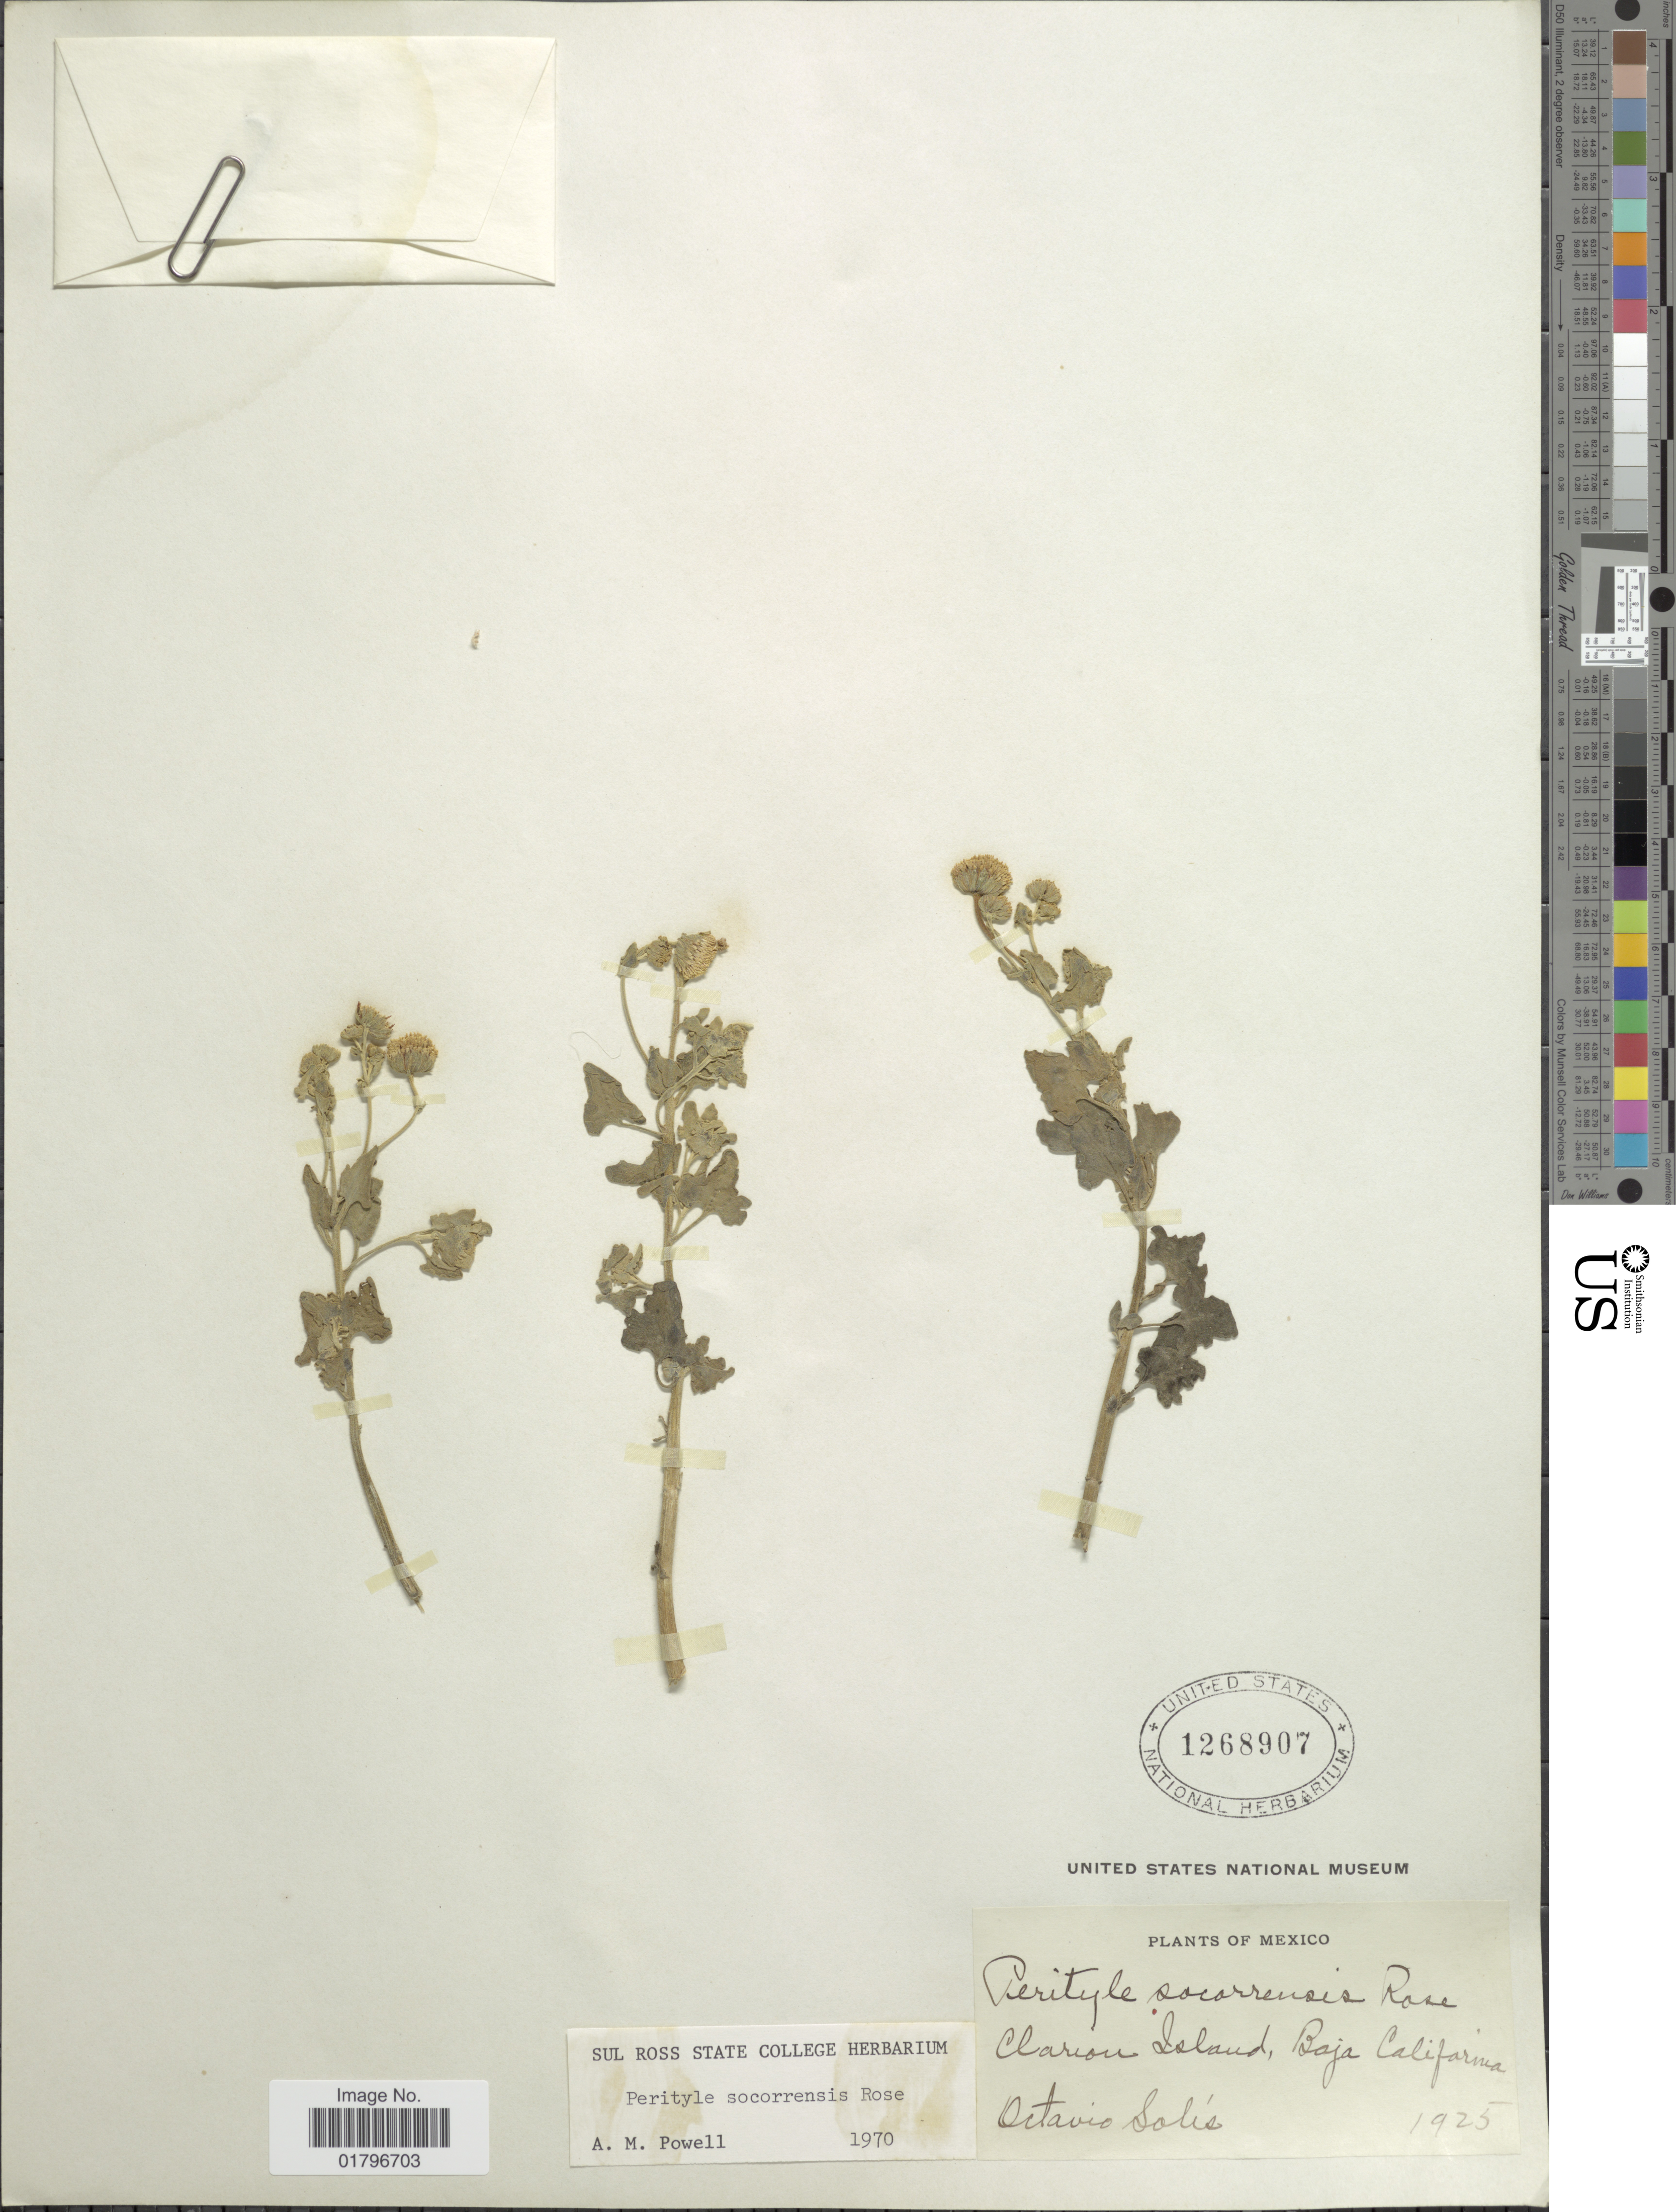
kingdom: Plantae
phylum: Tracheophyta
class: Magnoliopsida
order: Asterales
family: Asteraceae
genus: Perityle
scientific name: Perityle socorrosensis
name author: Rose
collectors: O. Solis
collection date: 1925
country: Mexico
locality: Clarion Island, Baja California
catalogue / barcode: US 1268907